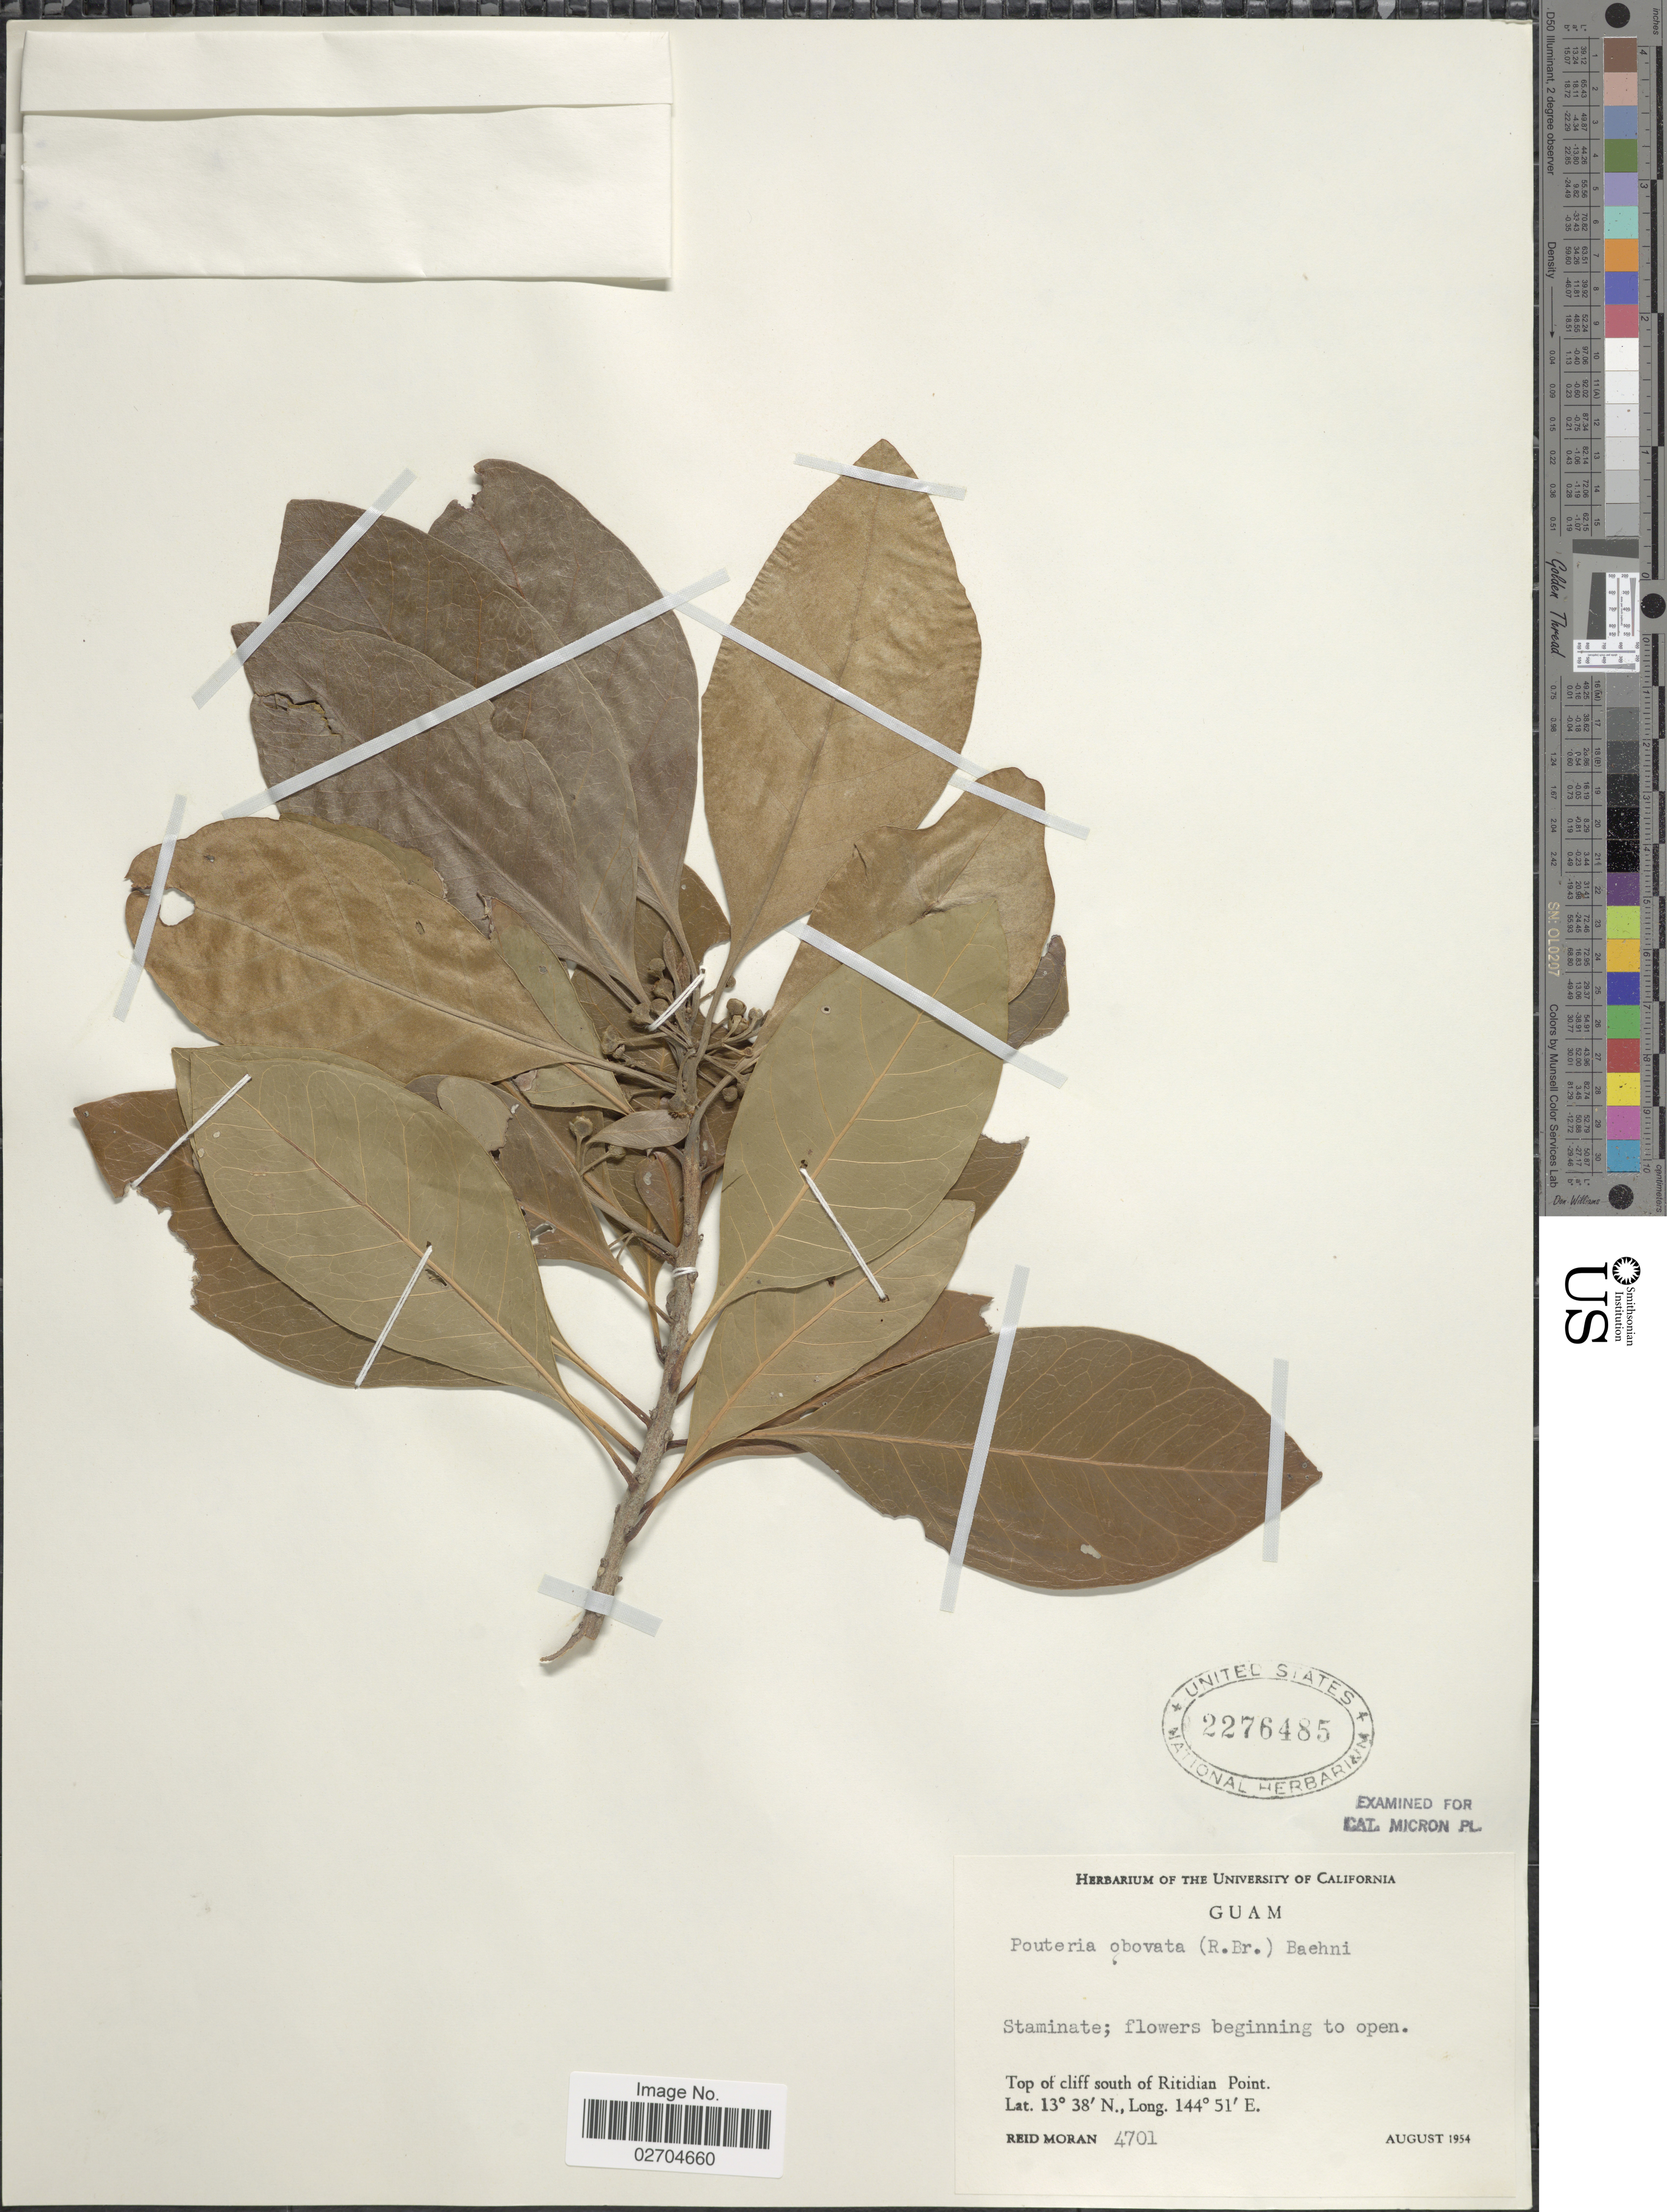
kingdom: Plantae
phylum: Tracheophyta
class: Magnoliopsida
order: Ericales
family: Sapotaceae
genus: Planchonella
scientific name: Planchonella obovata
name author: (R. Br.) Pierre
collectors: R. V. Moran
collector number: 4701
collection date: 1954-08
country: Guam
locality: Top of cliff south of Ritidian Point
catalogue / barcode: US 2276485